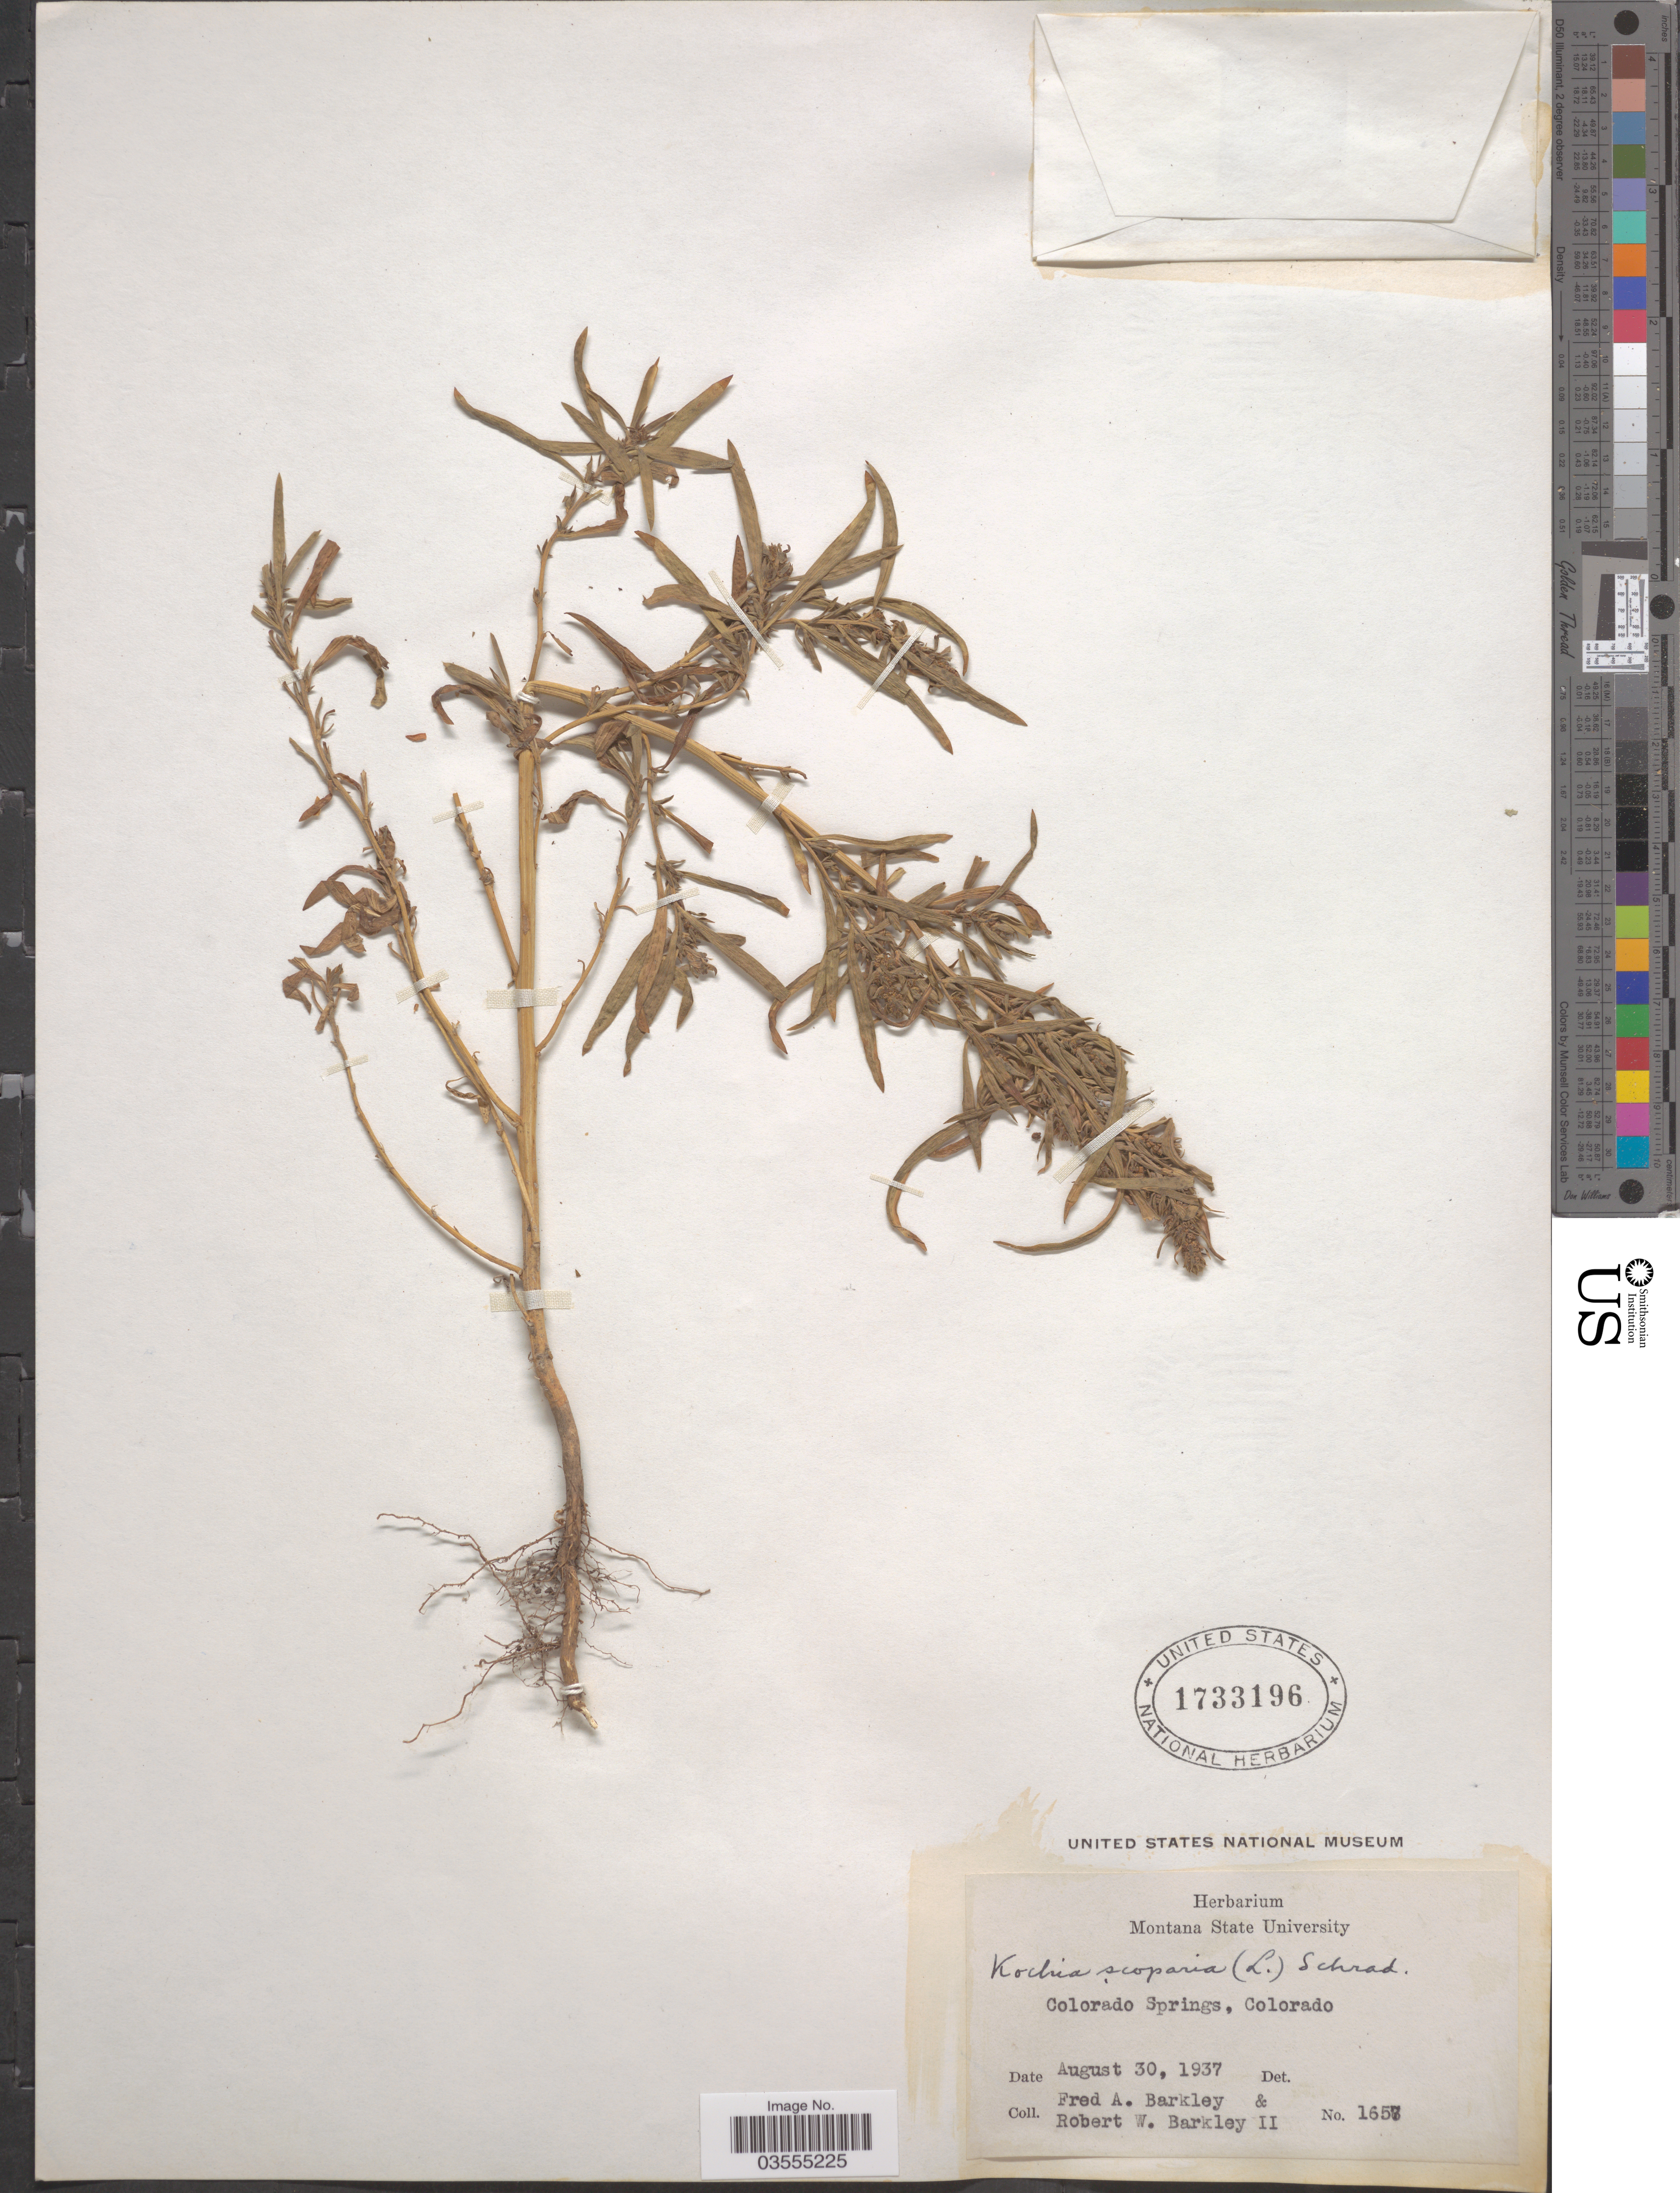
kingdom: Plantae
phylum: Tracheophyta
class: Magnoliopsida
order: Caryophyllales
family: Amaranthaceae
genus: Bassia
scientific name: Bassia scoparia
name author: (L.) Voss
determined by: U.S. National Herbarium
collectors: F. A. Barkley & R. Barkley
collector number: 1657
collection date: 1937-08-30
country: United States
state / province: Colorado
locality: Colorado Springs.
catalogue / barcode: US 1733196